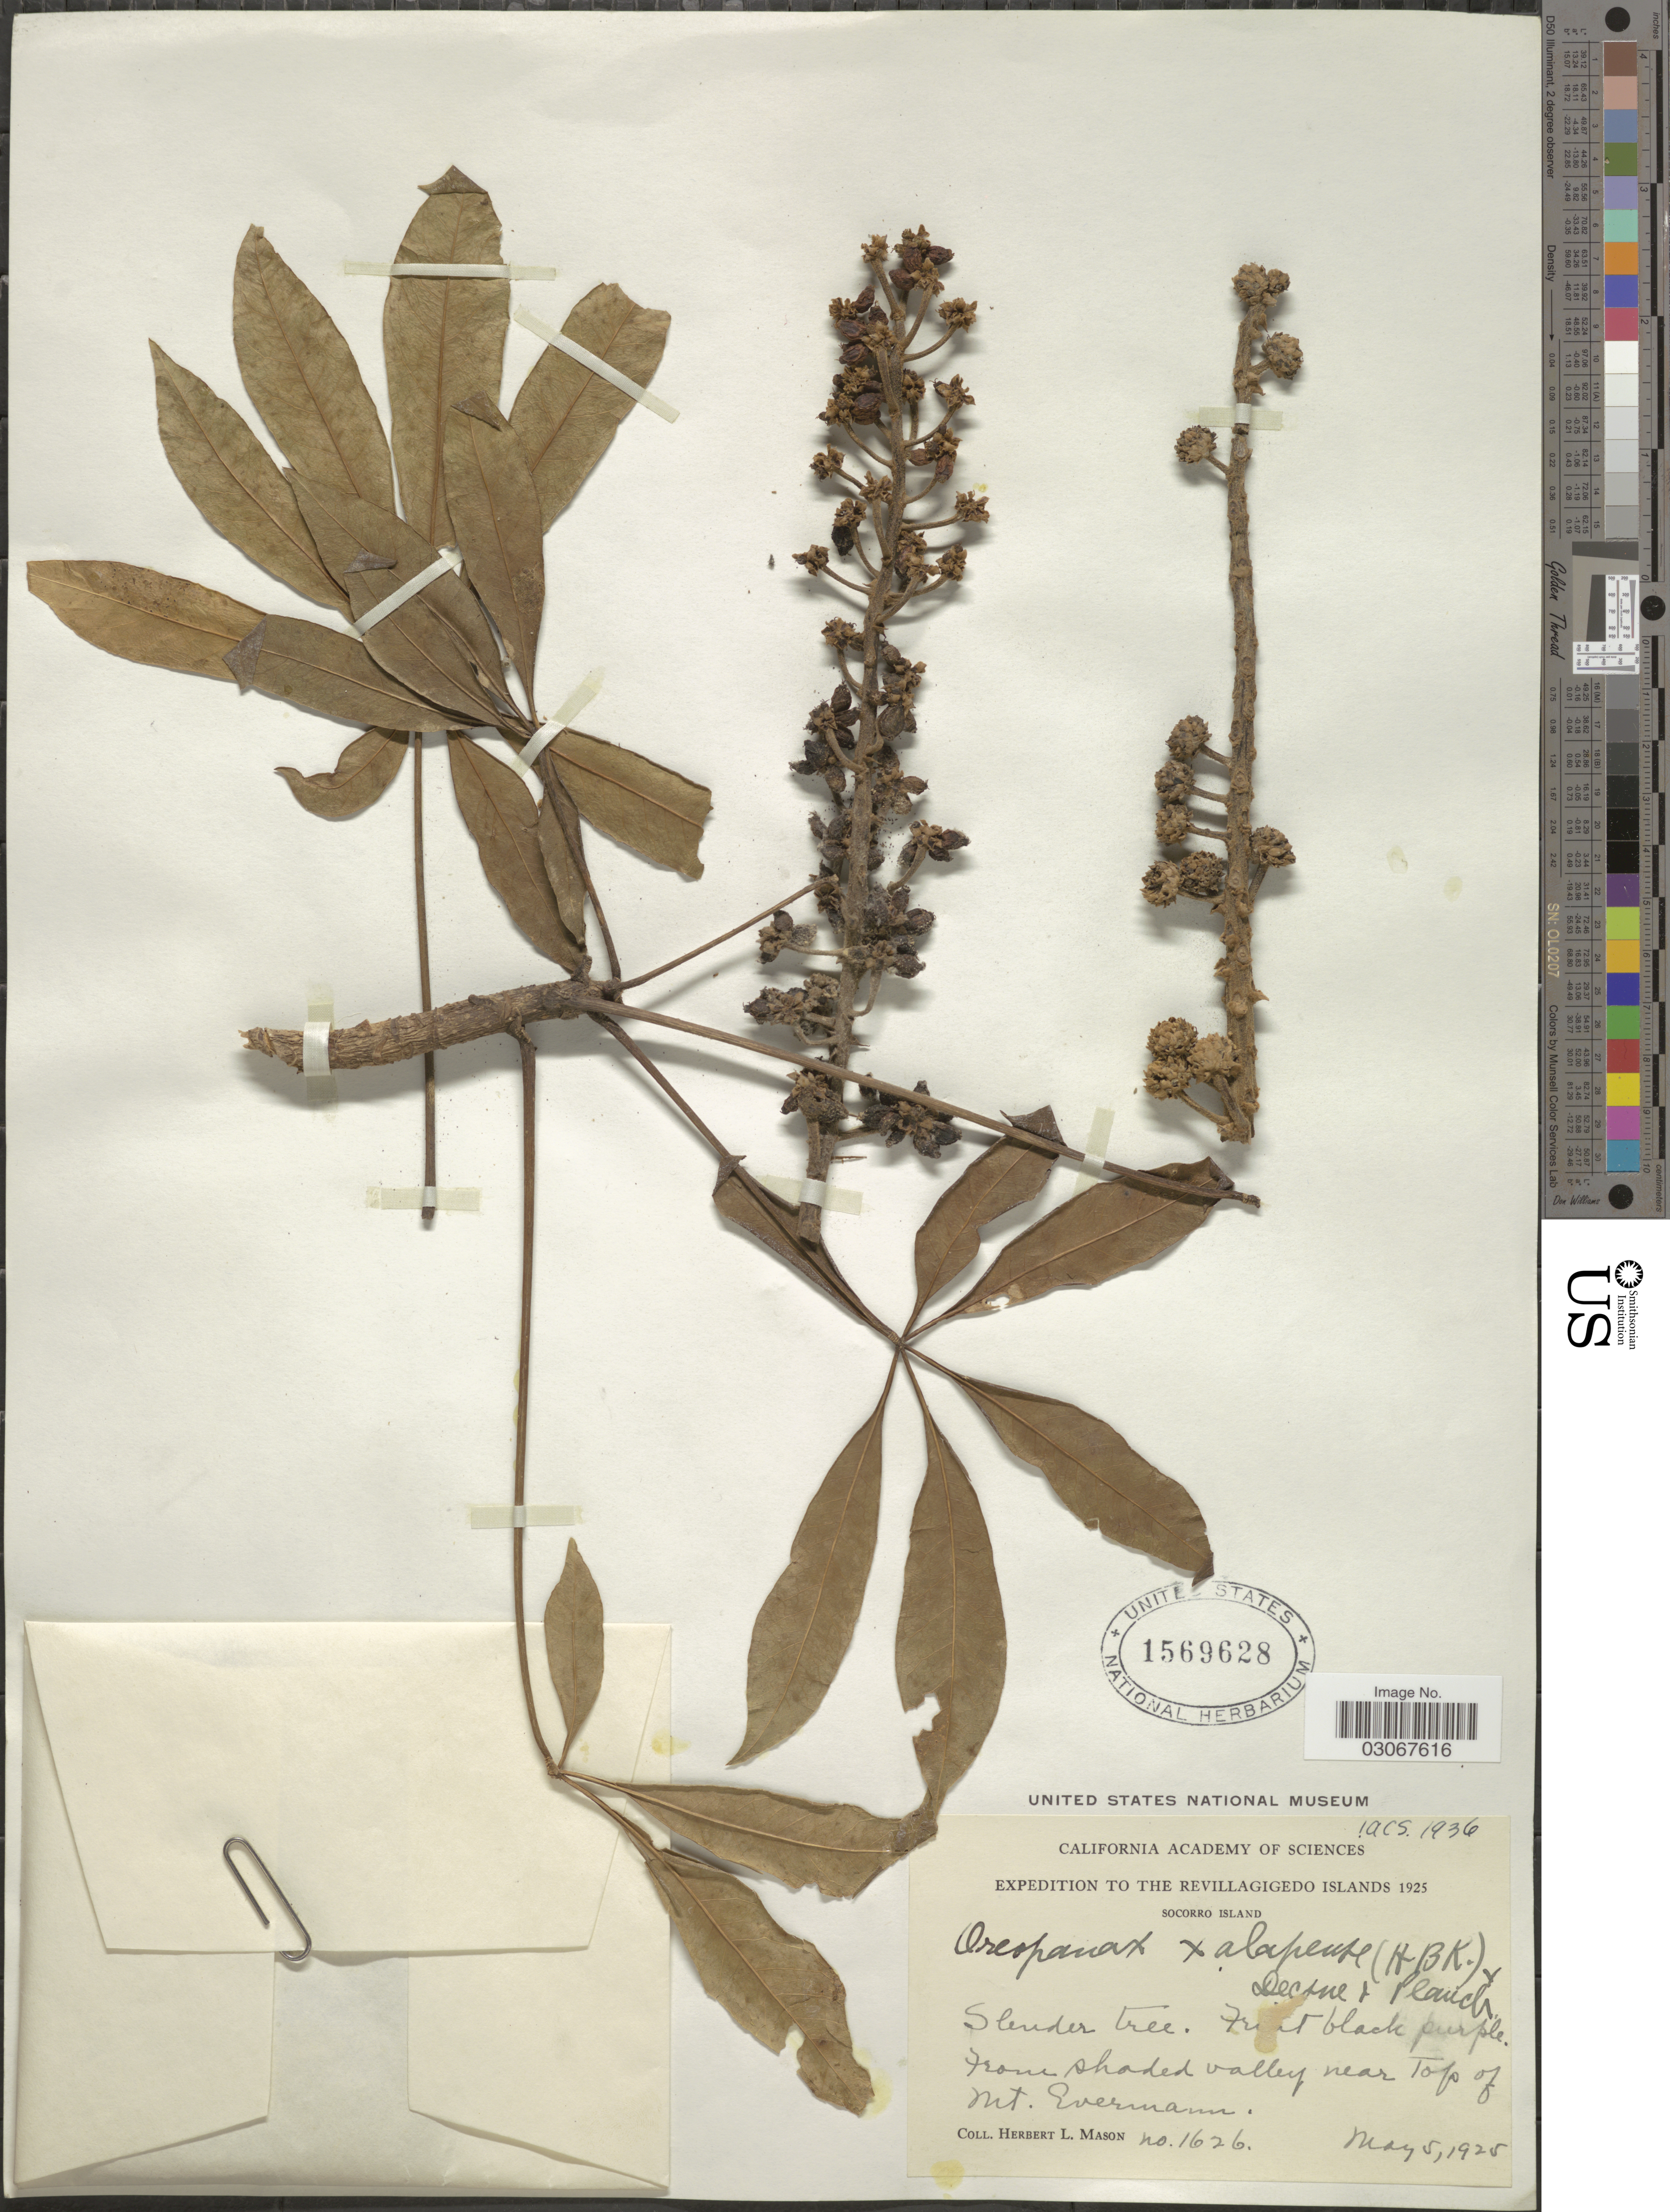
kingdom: Plantae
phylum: Tracheophyta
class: Magnoliopsida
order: Apiales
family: Araliaceae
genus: Oreopanax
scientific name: Oreopanax xalapensis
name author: (Kunth) Decne. & Planch.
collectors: H. L. Mason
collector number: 1626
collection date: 1925-05-05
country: Mexico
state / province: Colima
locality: The Revillagigedo Island, Socorro Island. From shaded valley near Top of Mt. Evermann.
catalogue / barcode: US 1569628